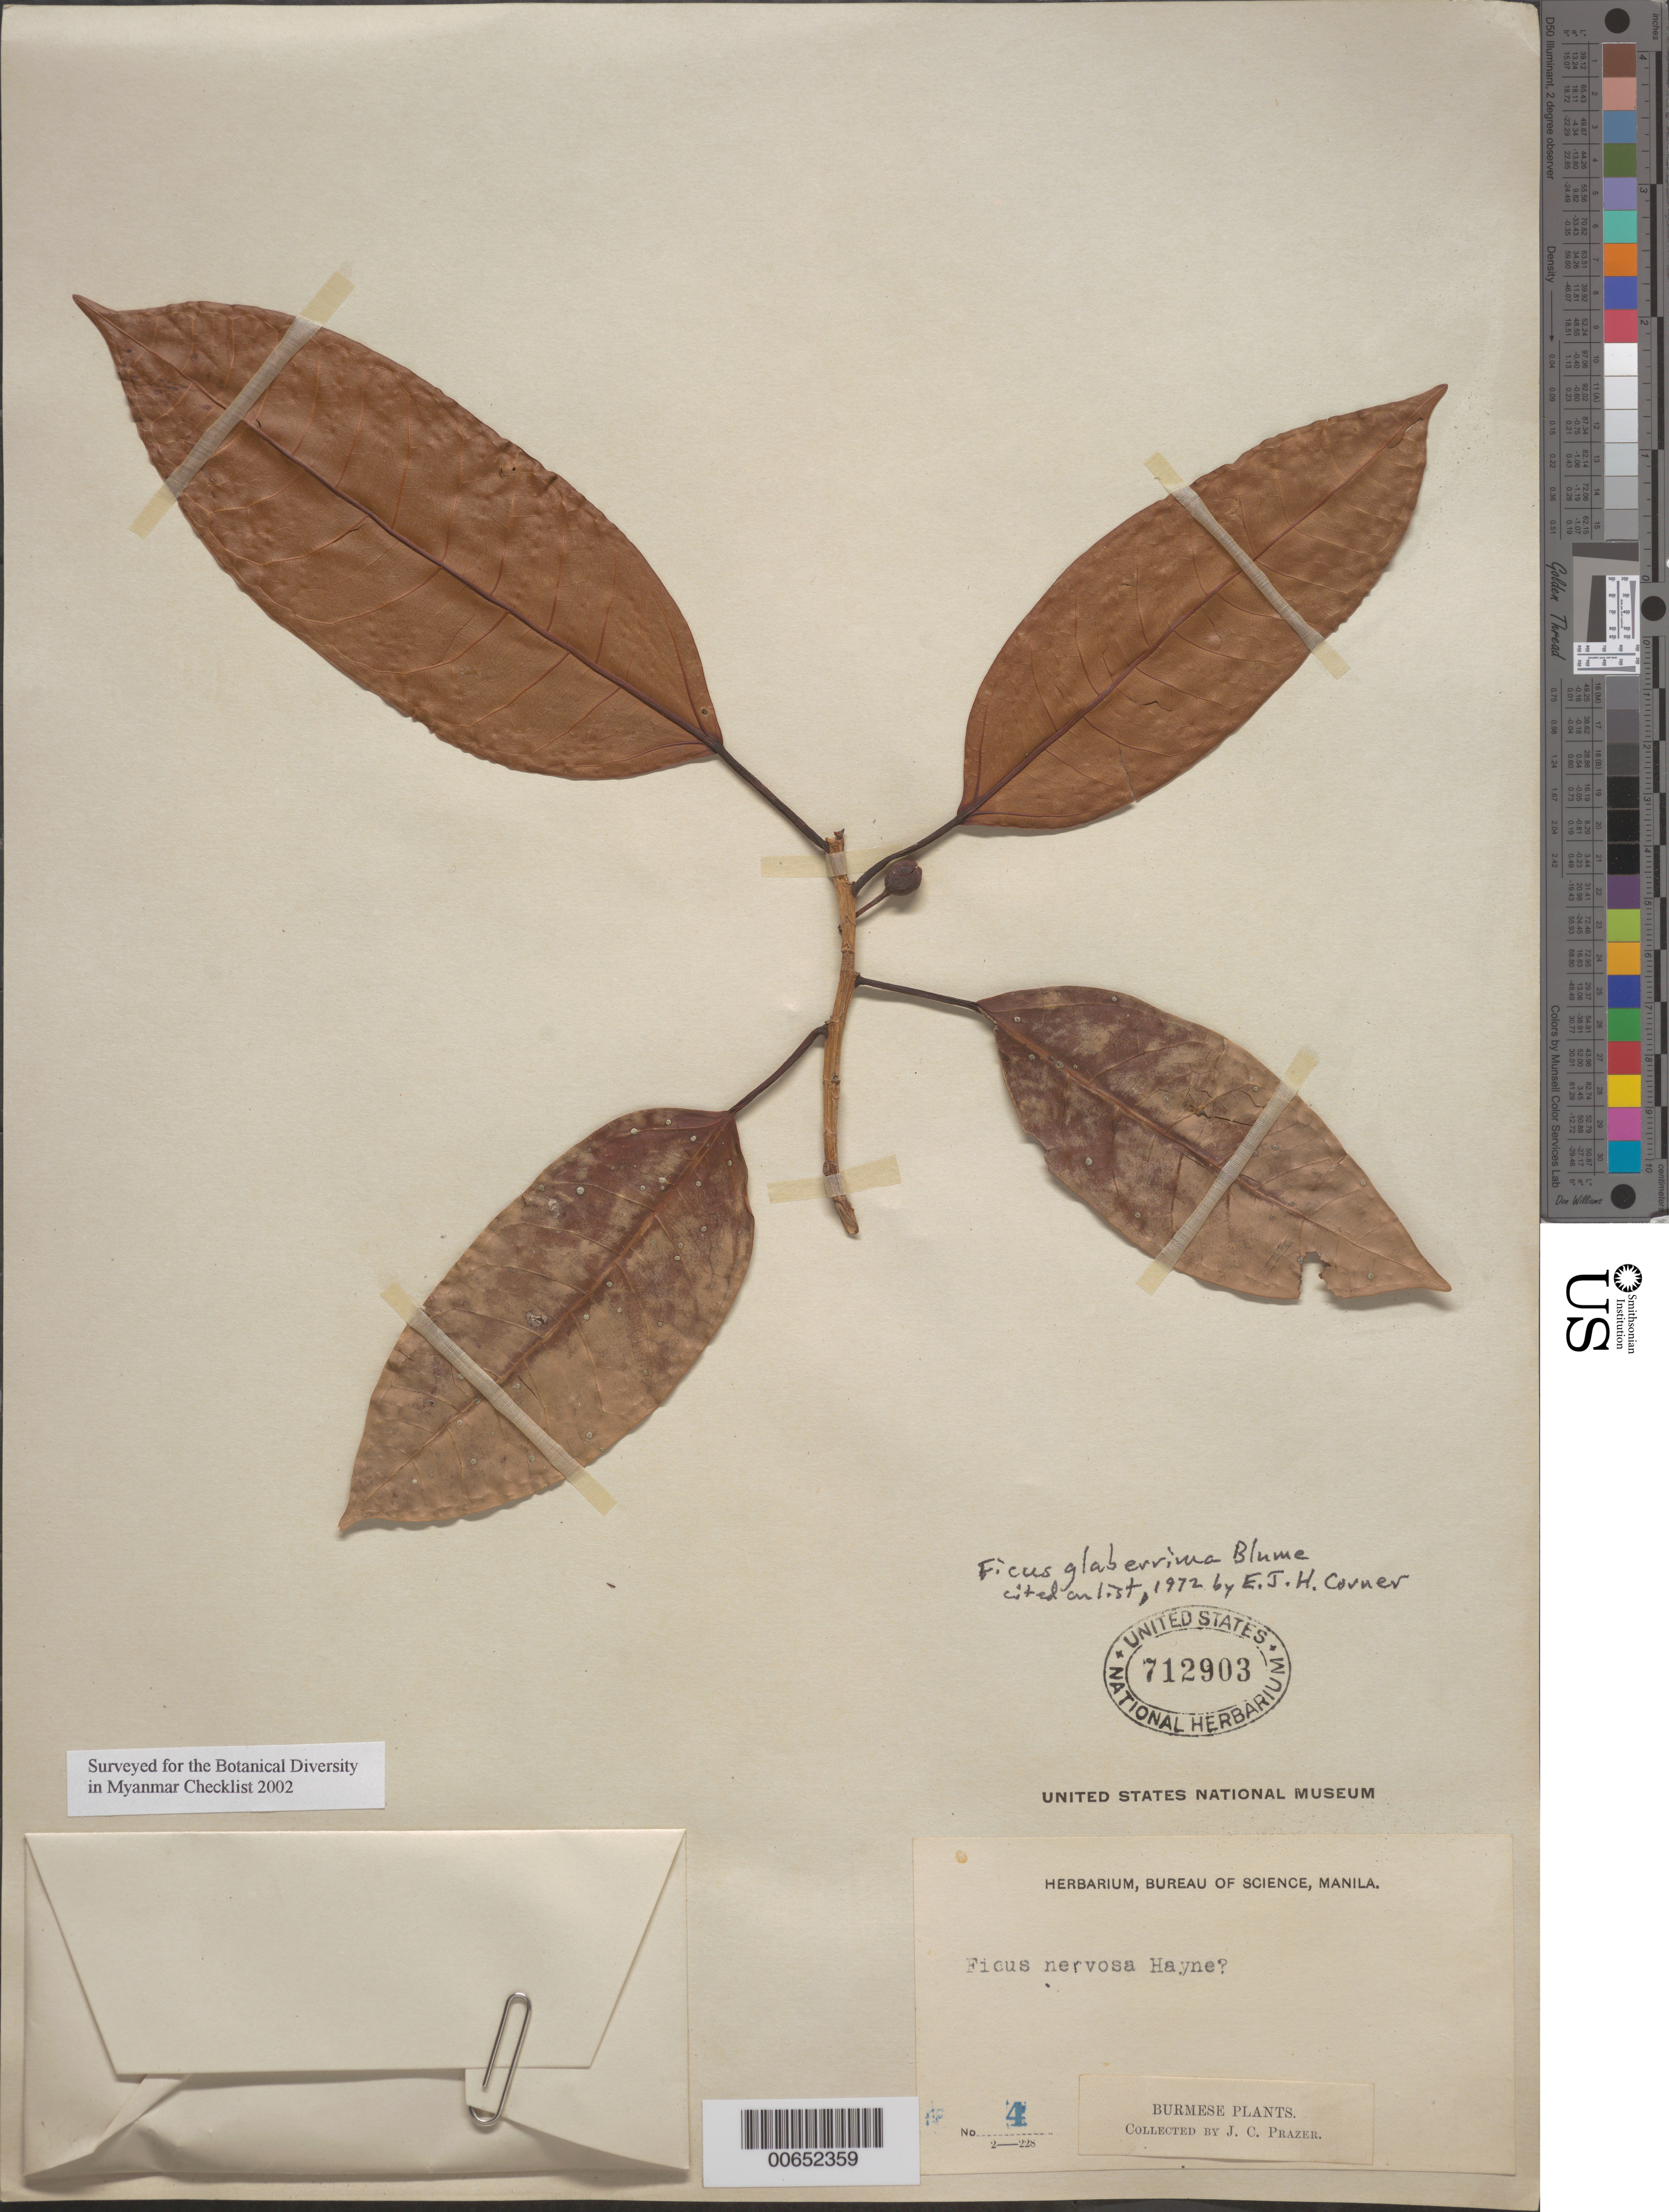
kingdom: Plantae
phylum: Tracheophyta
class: Magnoliopsida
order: Rosales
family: Moraceae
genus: Ficus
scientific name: Ficus glaberrima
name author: Heyne ex Roth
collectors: J. Prazer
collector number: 4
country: Myanmar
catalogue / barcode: US 712903